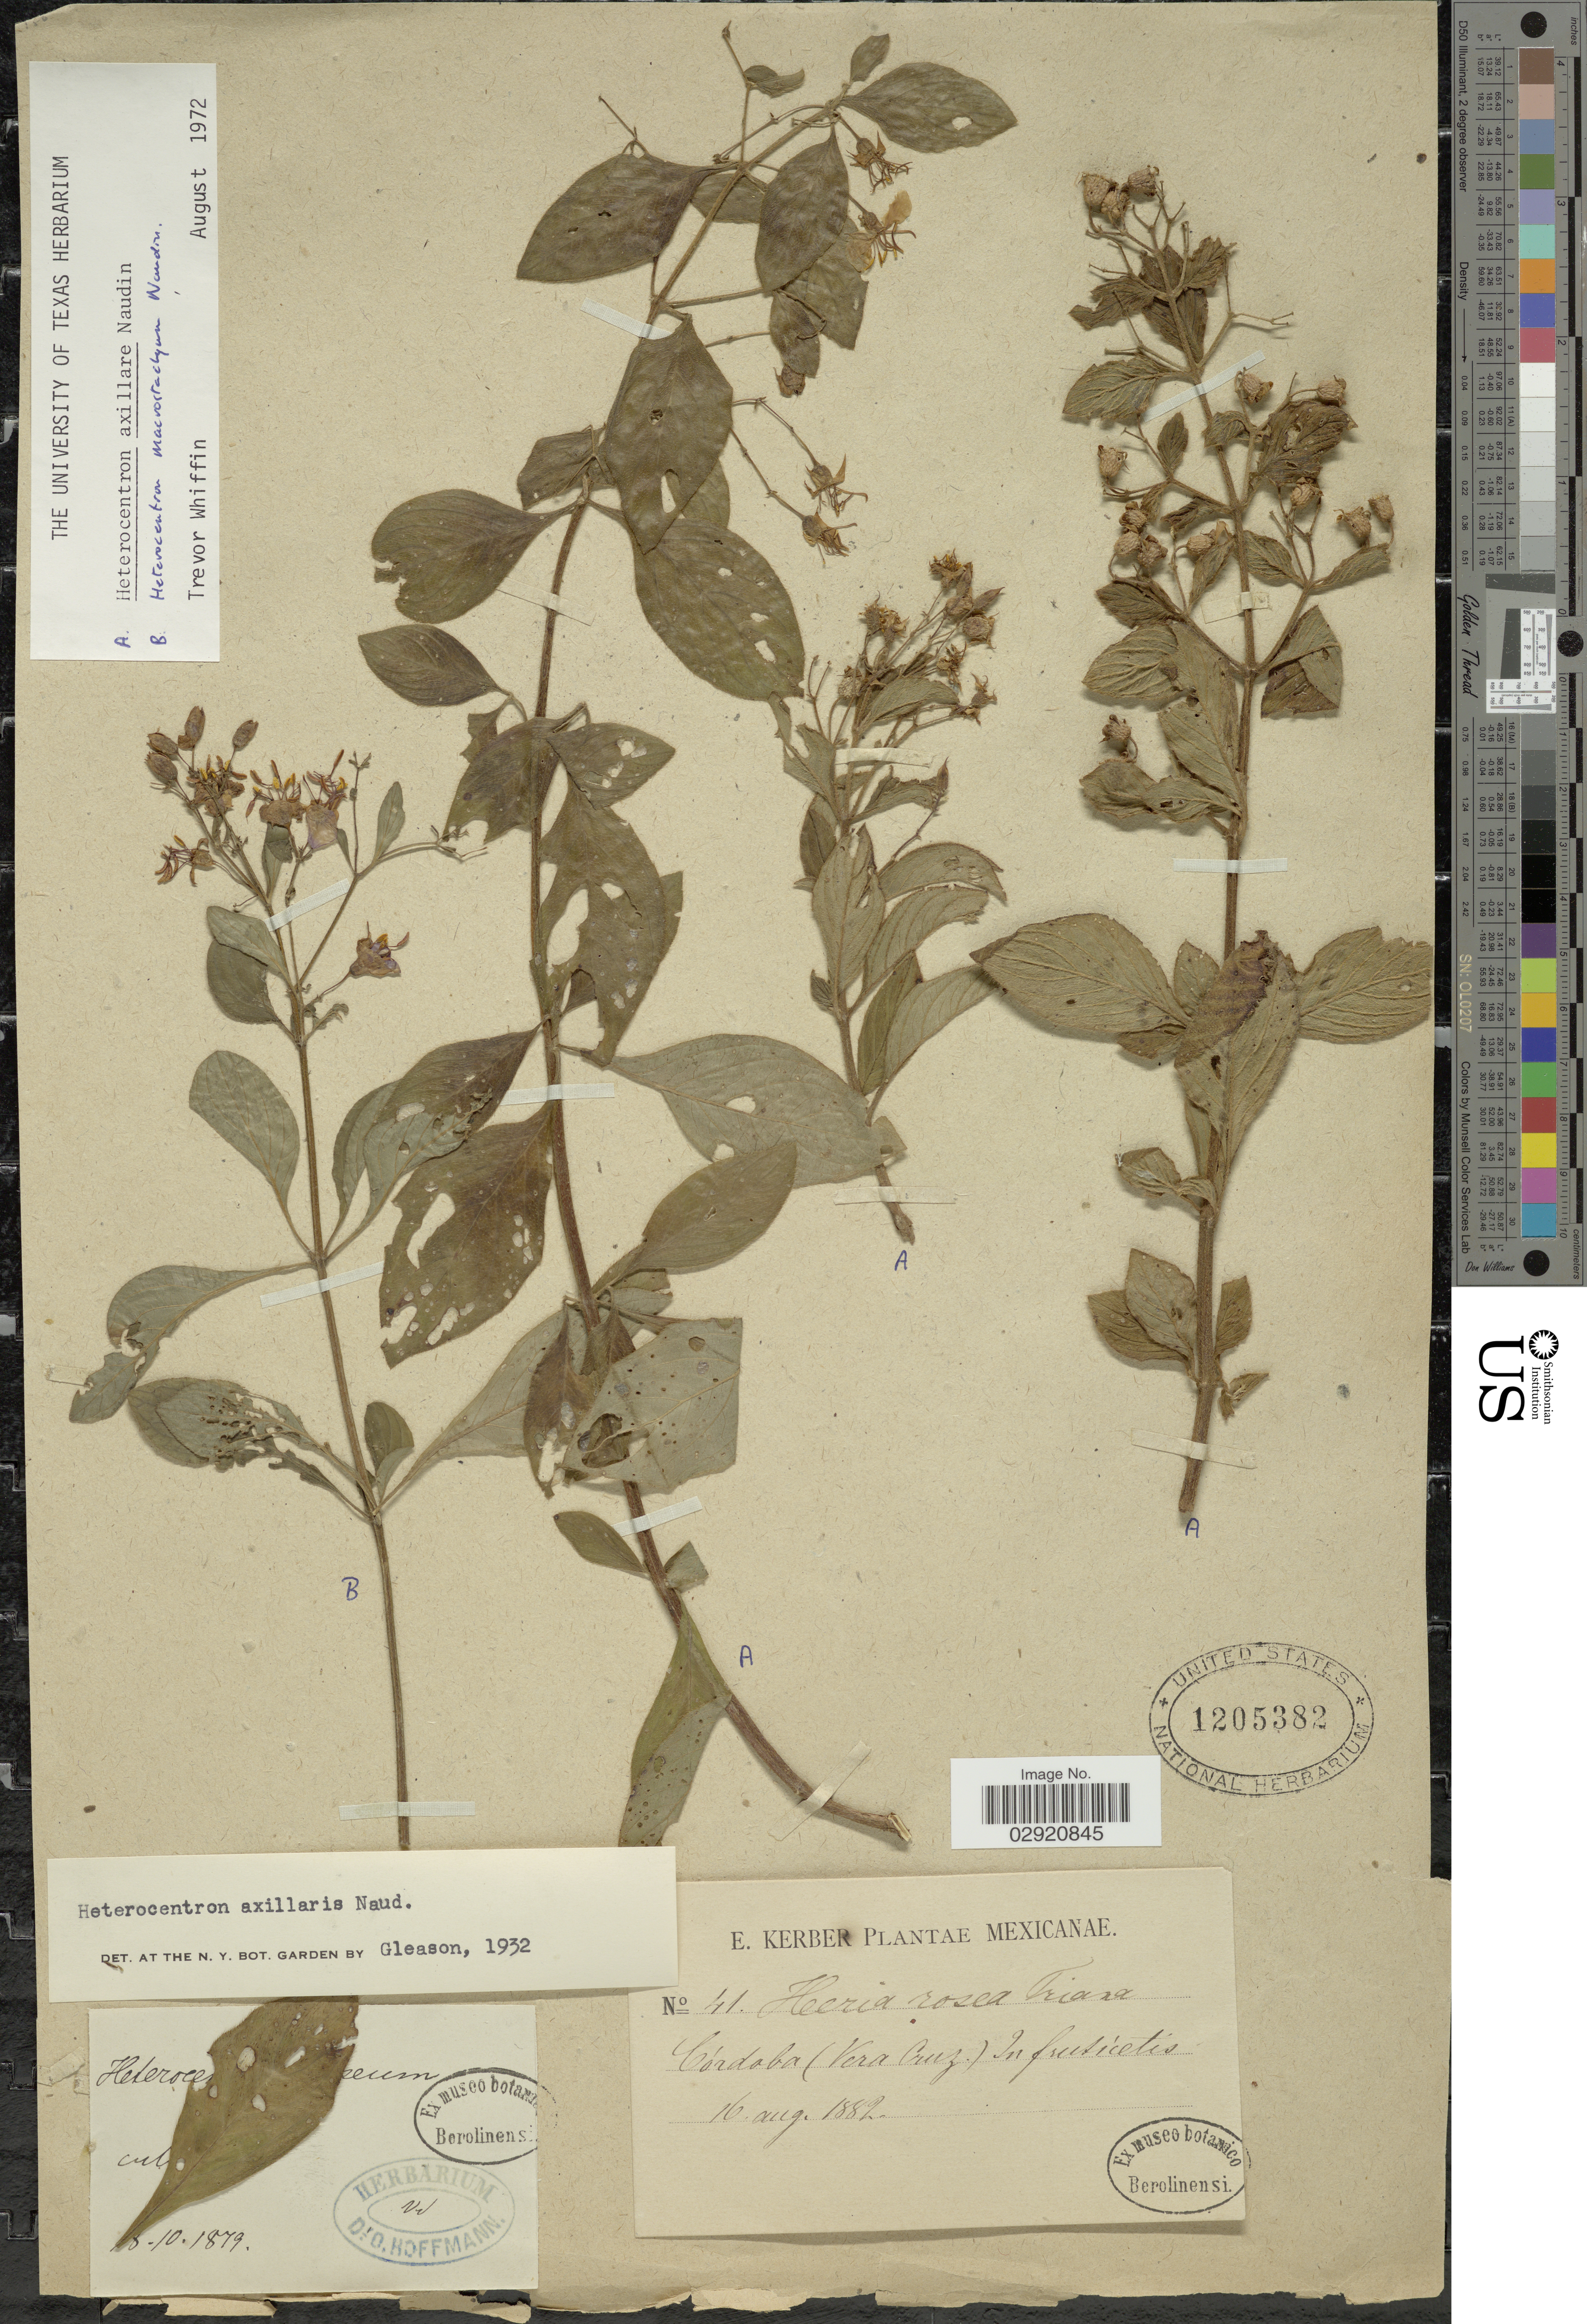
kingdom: Plantae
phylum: Tracheophyta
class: Magnoliopsida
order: Myrtales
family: Melastomataceae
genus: Heterocentron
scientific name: Heterocentron axillare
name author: Naudin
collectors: E. Kerber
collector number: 41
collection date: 1882-08-16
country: Mexico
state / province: Veracruz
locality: Córdoba (Vera Cruz).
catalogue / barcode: US 1205382